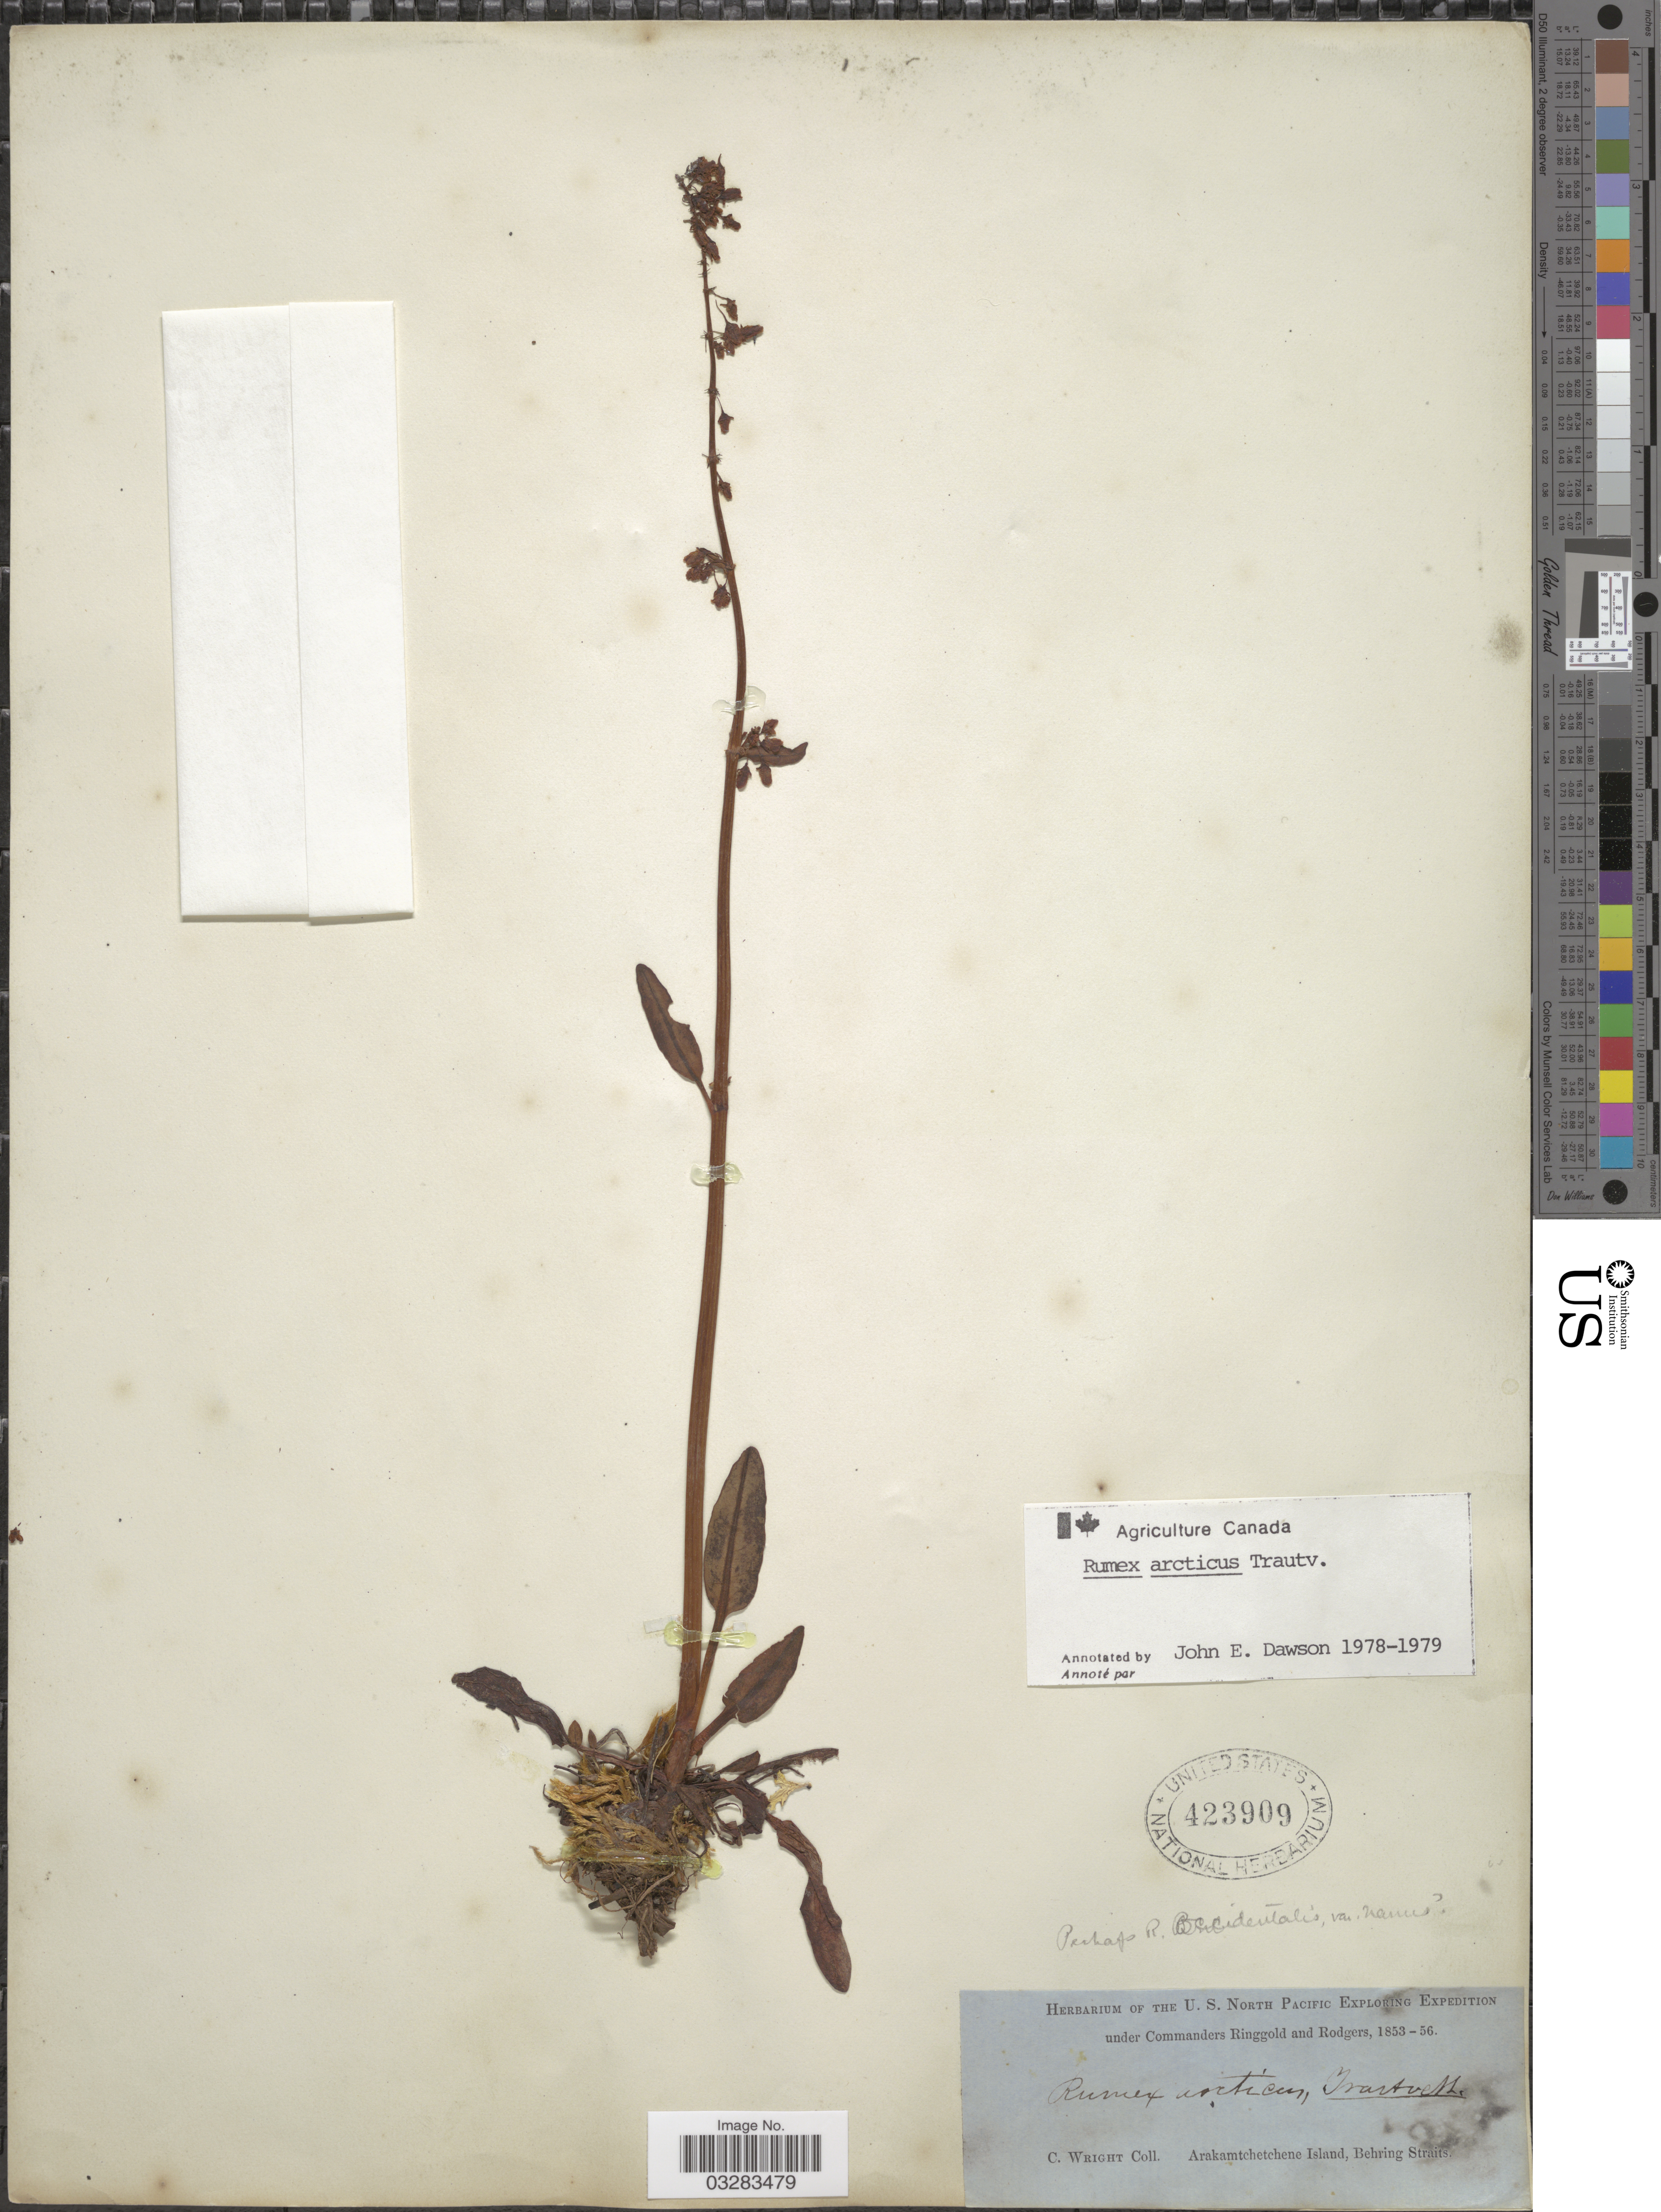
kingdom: Plantae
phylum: Tracheophyta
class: Magnoliopsida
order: Caryophyllales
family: Polygonaceae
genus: Rumex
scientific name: Rumex arcticus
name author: Trautv.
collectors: C. Wright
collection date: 1853/1856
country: Russian Federation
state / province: Chukotka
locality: Arakamtchetchene Island, Behring Straits.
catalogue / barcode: US 423909